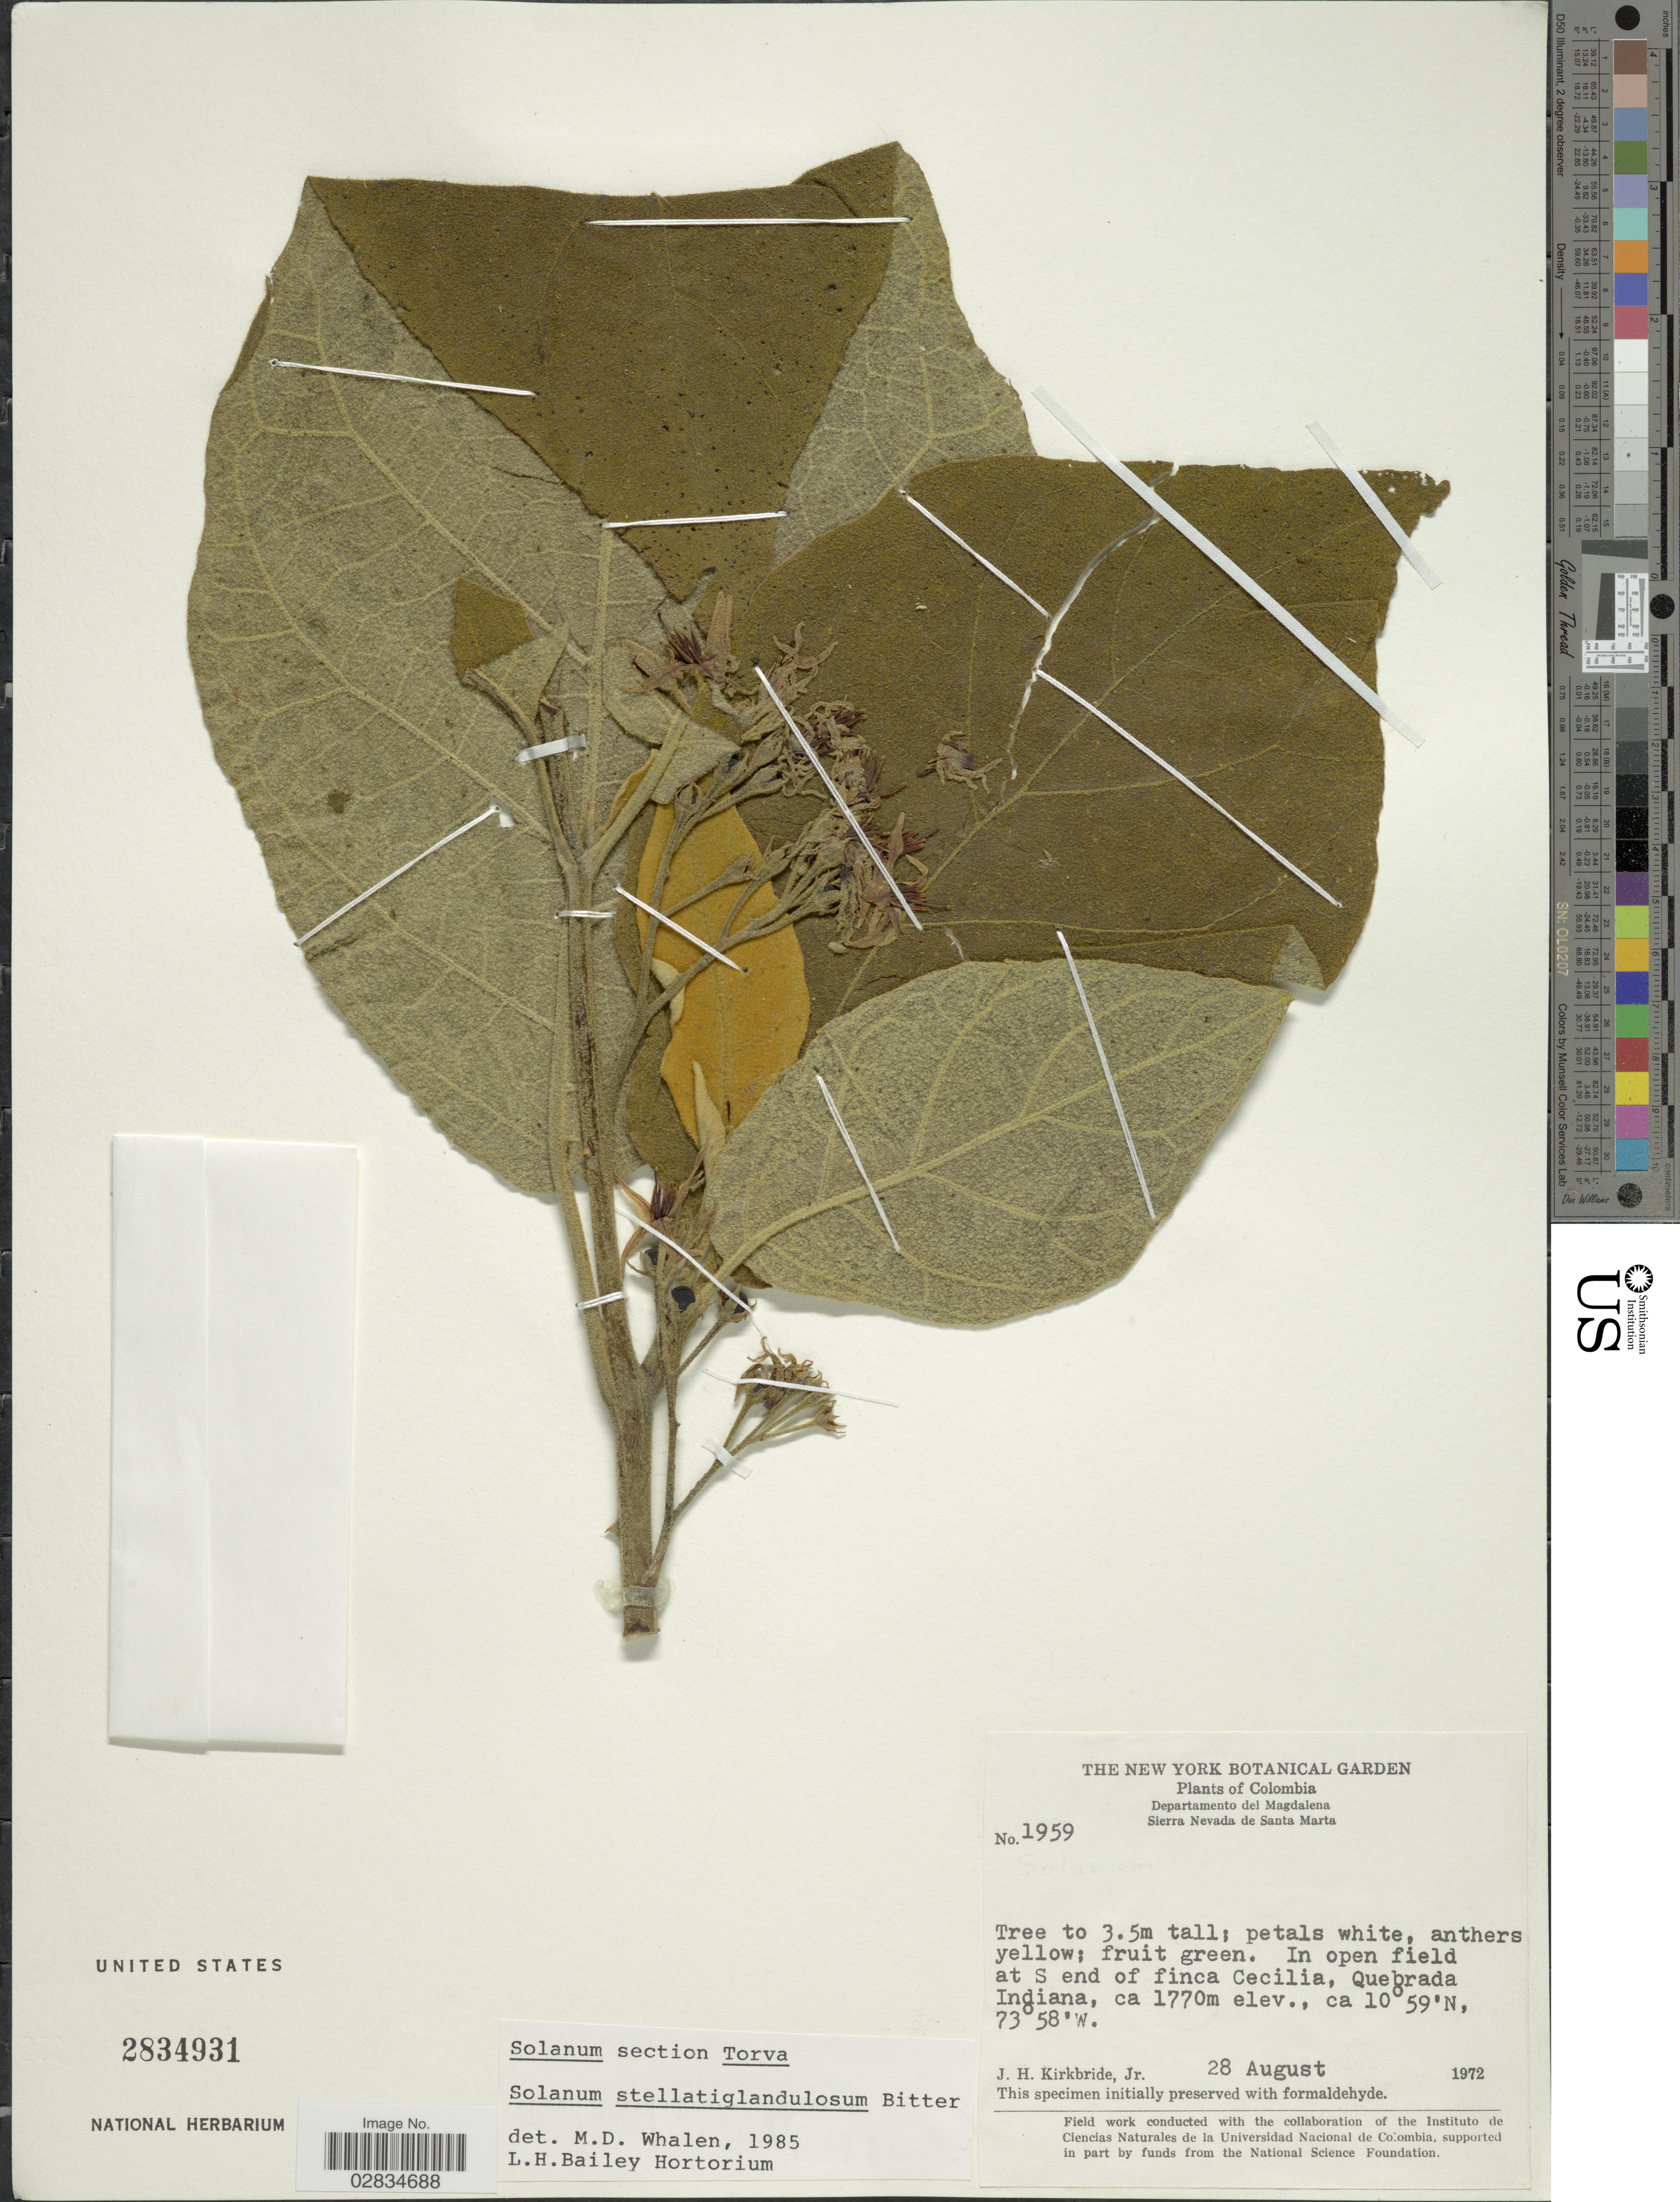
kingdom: Plantae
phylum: Tracheophyta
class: Magnoliopsida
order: Solanales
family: Solanaceae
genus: Solanum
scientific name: Solanum stellatiglandulosum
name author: Bitter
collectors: J. H. Kirkbride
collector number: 1959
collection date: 1972-08-28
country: Colombia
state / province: Magdalena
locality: Departamento del Magdalena, Sierra Nevada de Santa Marta, in open field at S end of finca Cecilia, Quebrada Indiana.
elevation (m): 1770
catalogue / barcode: US 2834931